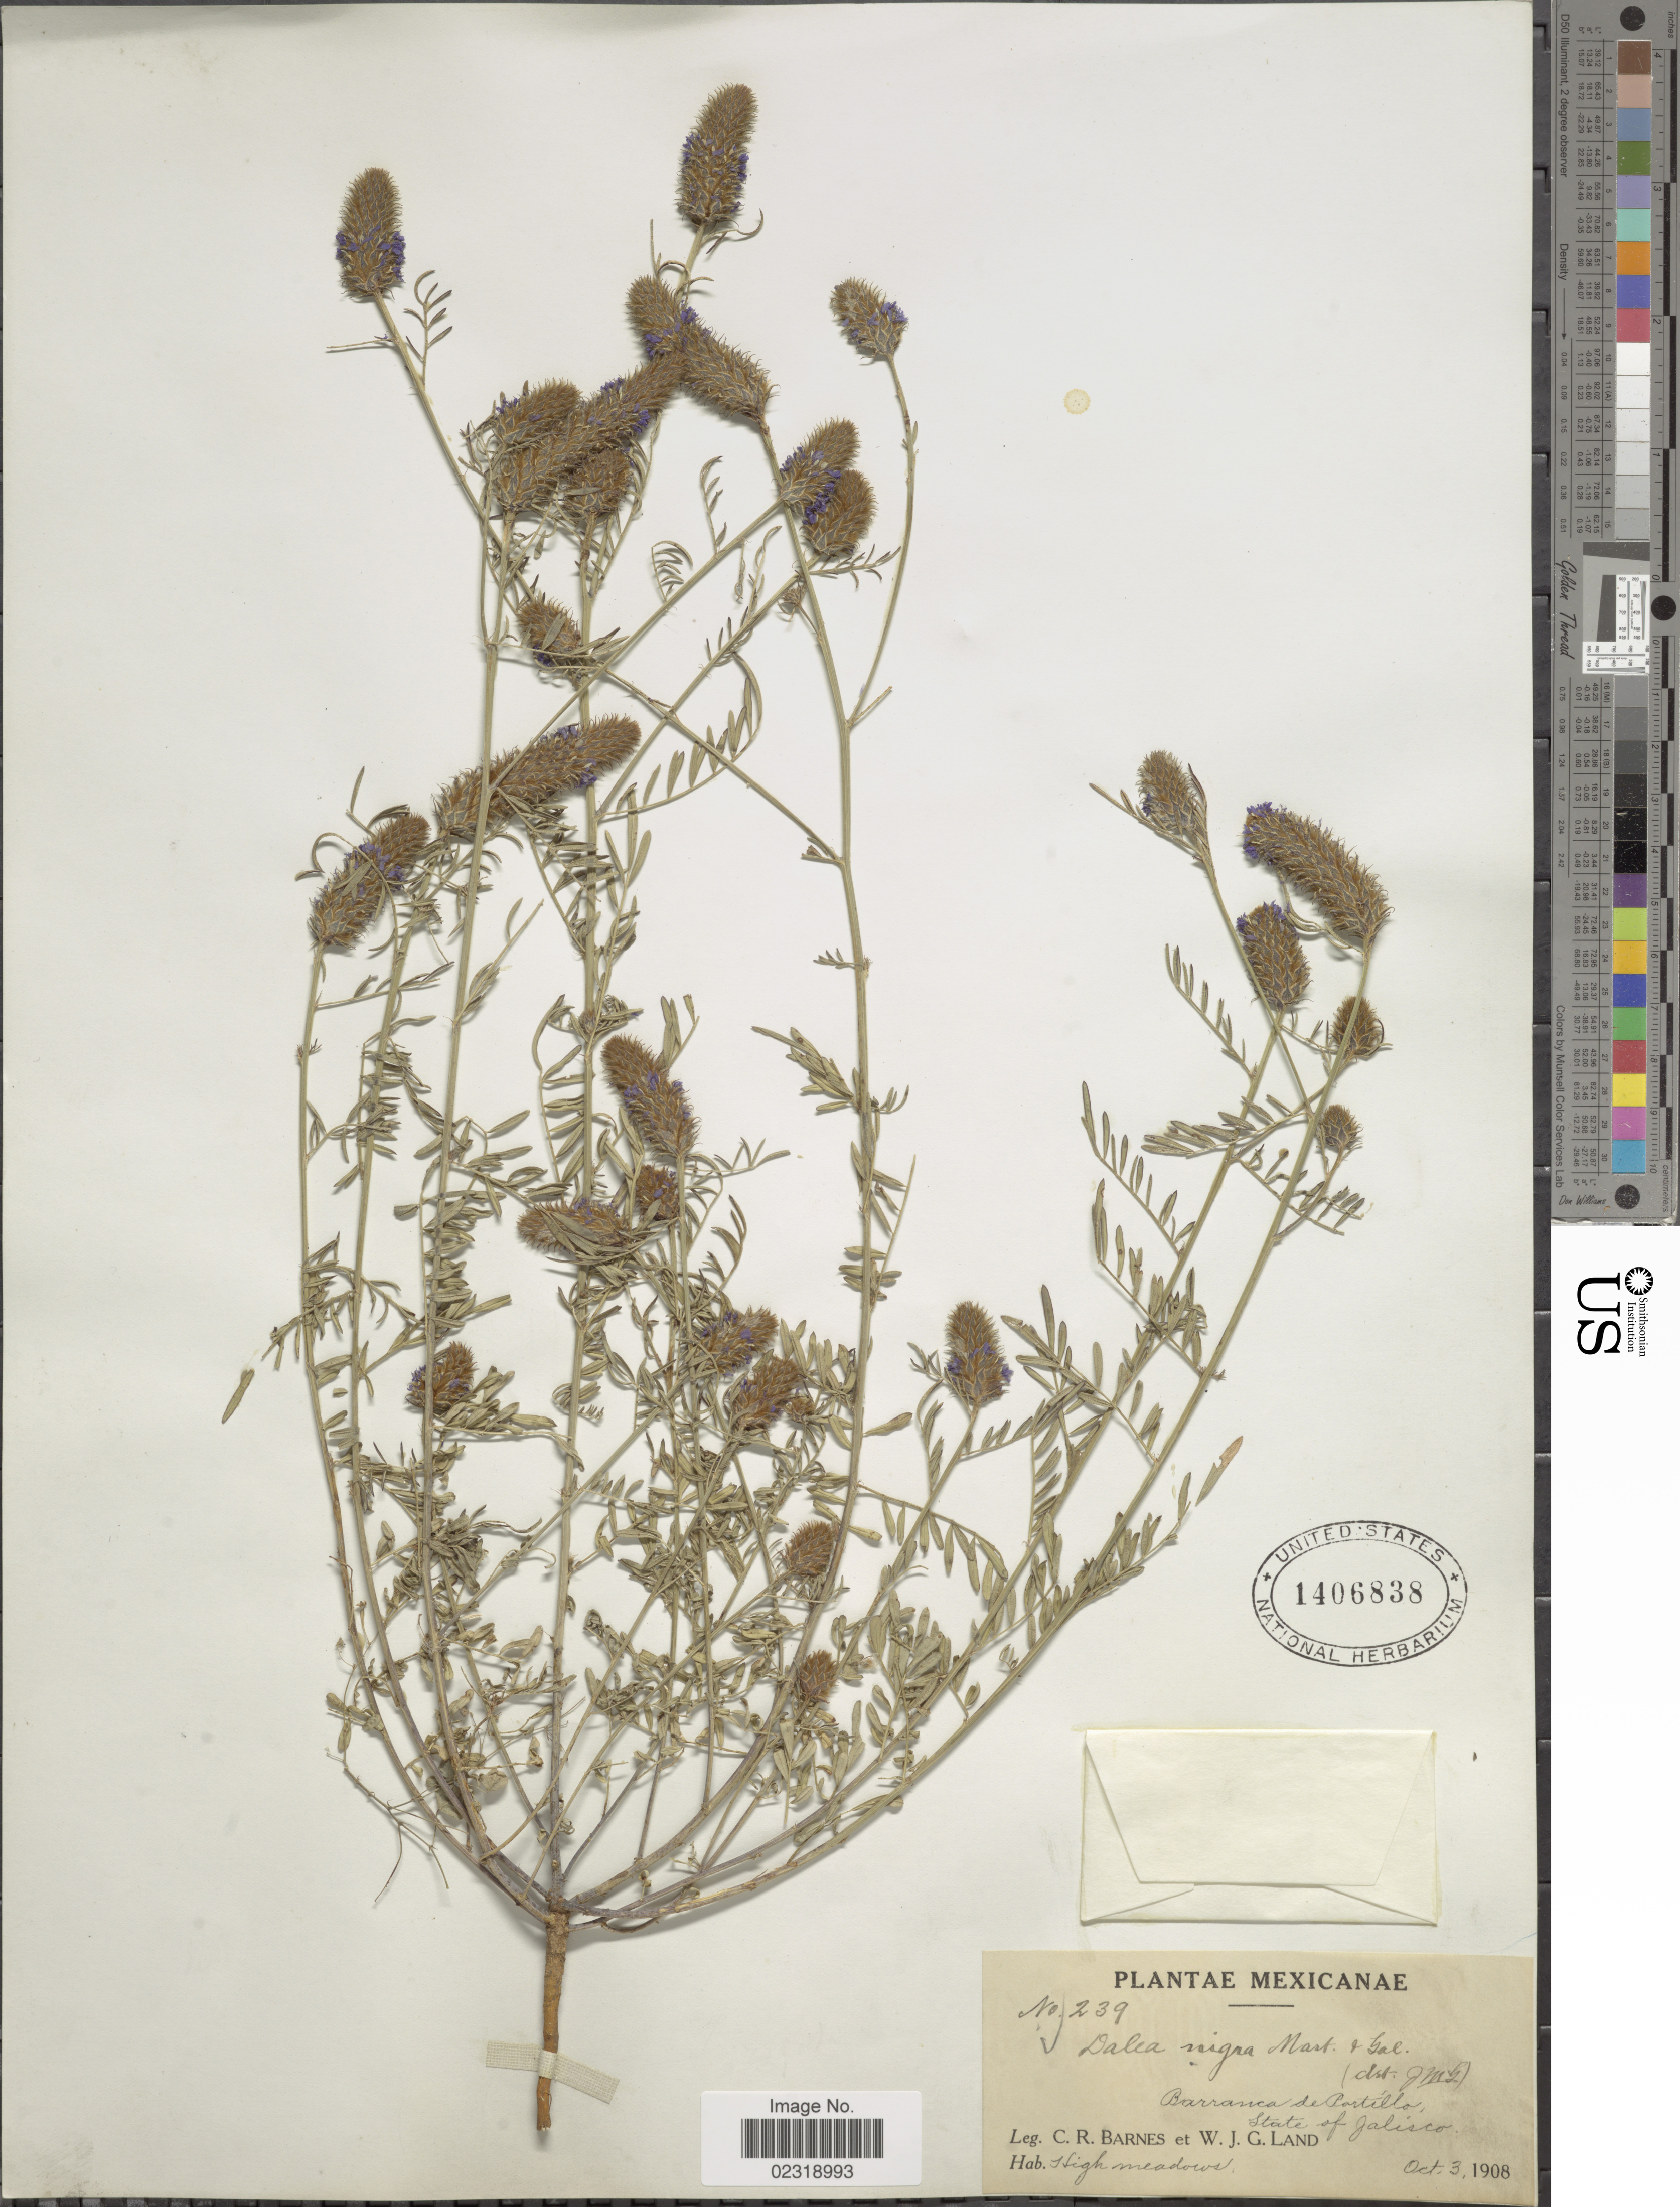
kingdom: Plantae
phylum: Tracheophyta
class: Magnoliopsida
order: Fabales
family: Fabaceae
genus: Dalea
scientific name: Dalea cliffortiana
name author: Willd.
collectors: C. R. Barnes & W. J. G. Land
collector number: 239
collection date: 1908-10-03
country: Mexico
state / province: Jalisco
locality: State Barranca de Portello, State of Jalisco.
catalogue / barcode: US 1406838